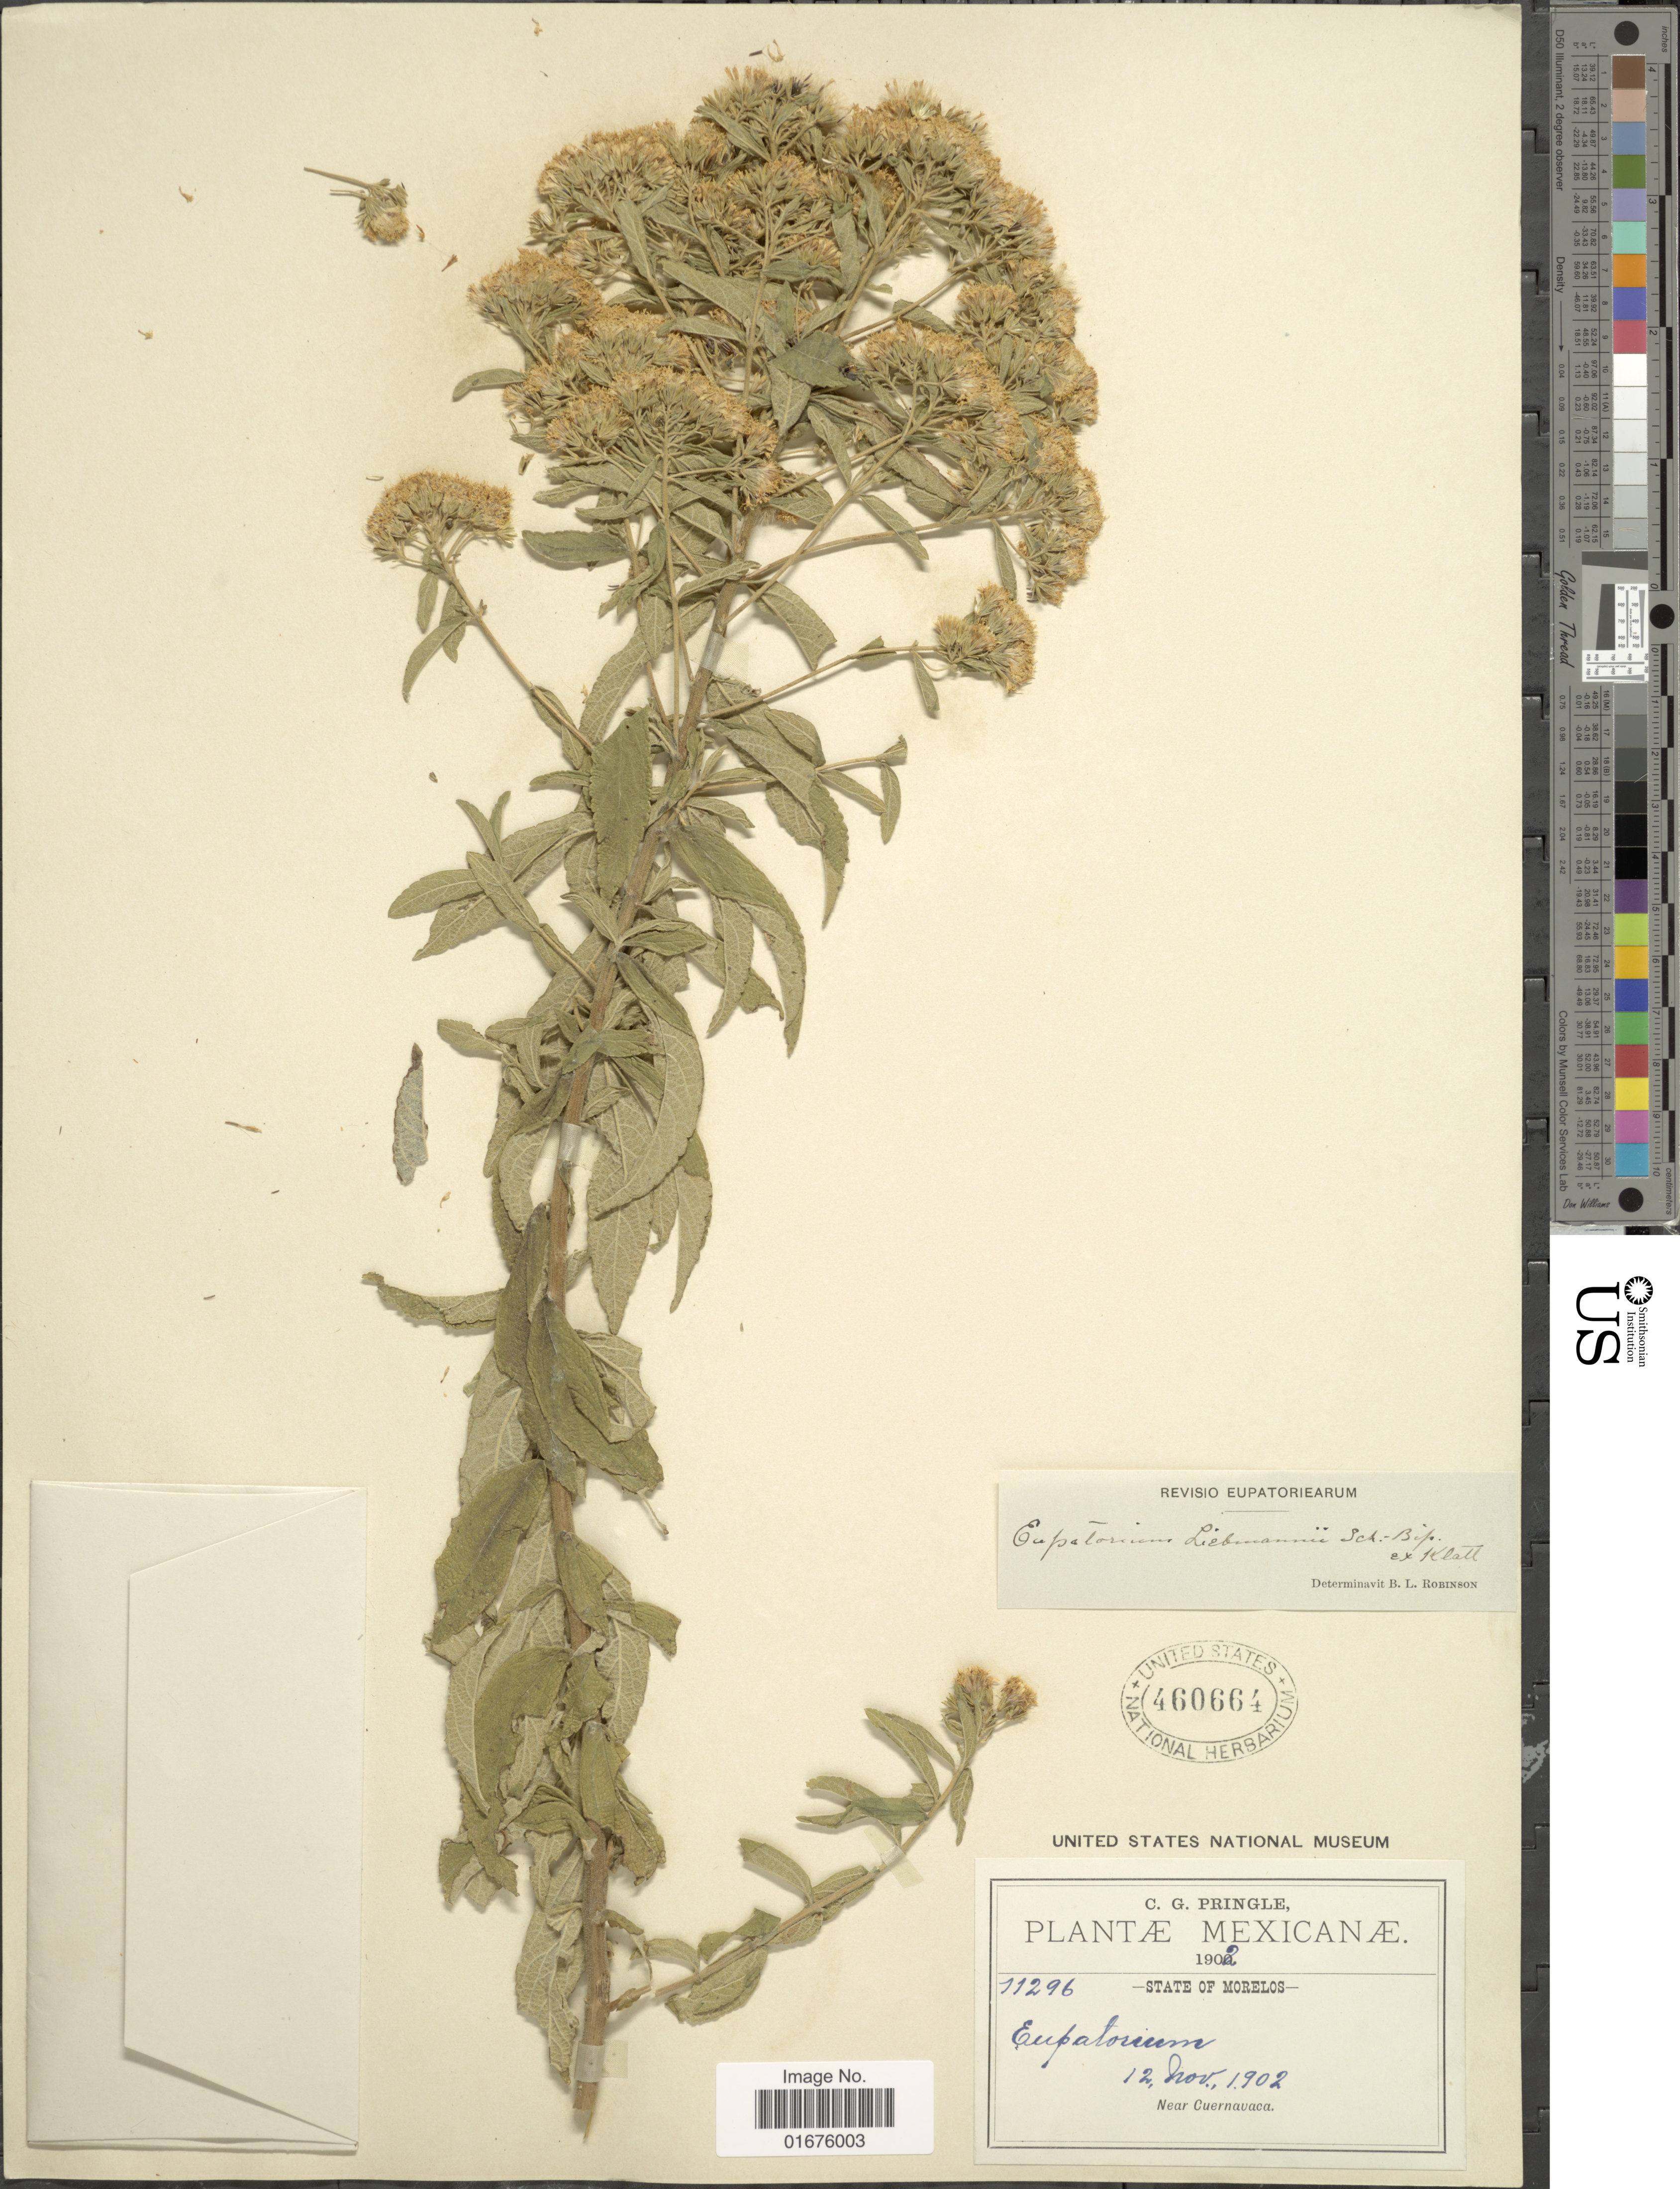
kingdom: Plantae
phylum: Tracheophyta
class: Magnoliopsida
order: Asterales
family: Asteraceae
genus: Ageratina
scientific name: Ageratina liebmannii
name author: (Sch. Bip. ex Klatt) R.M. King & H. Rob.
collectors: C. G. Pringle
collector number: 11296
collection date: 1902-11-12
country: Mexico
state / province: Morelos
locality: Near Cuernavaca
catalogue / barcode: US 460664